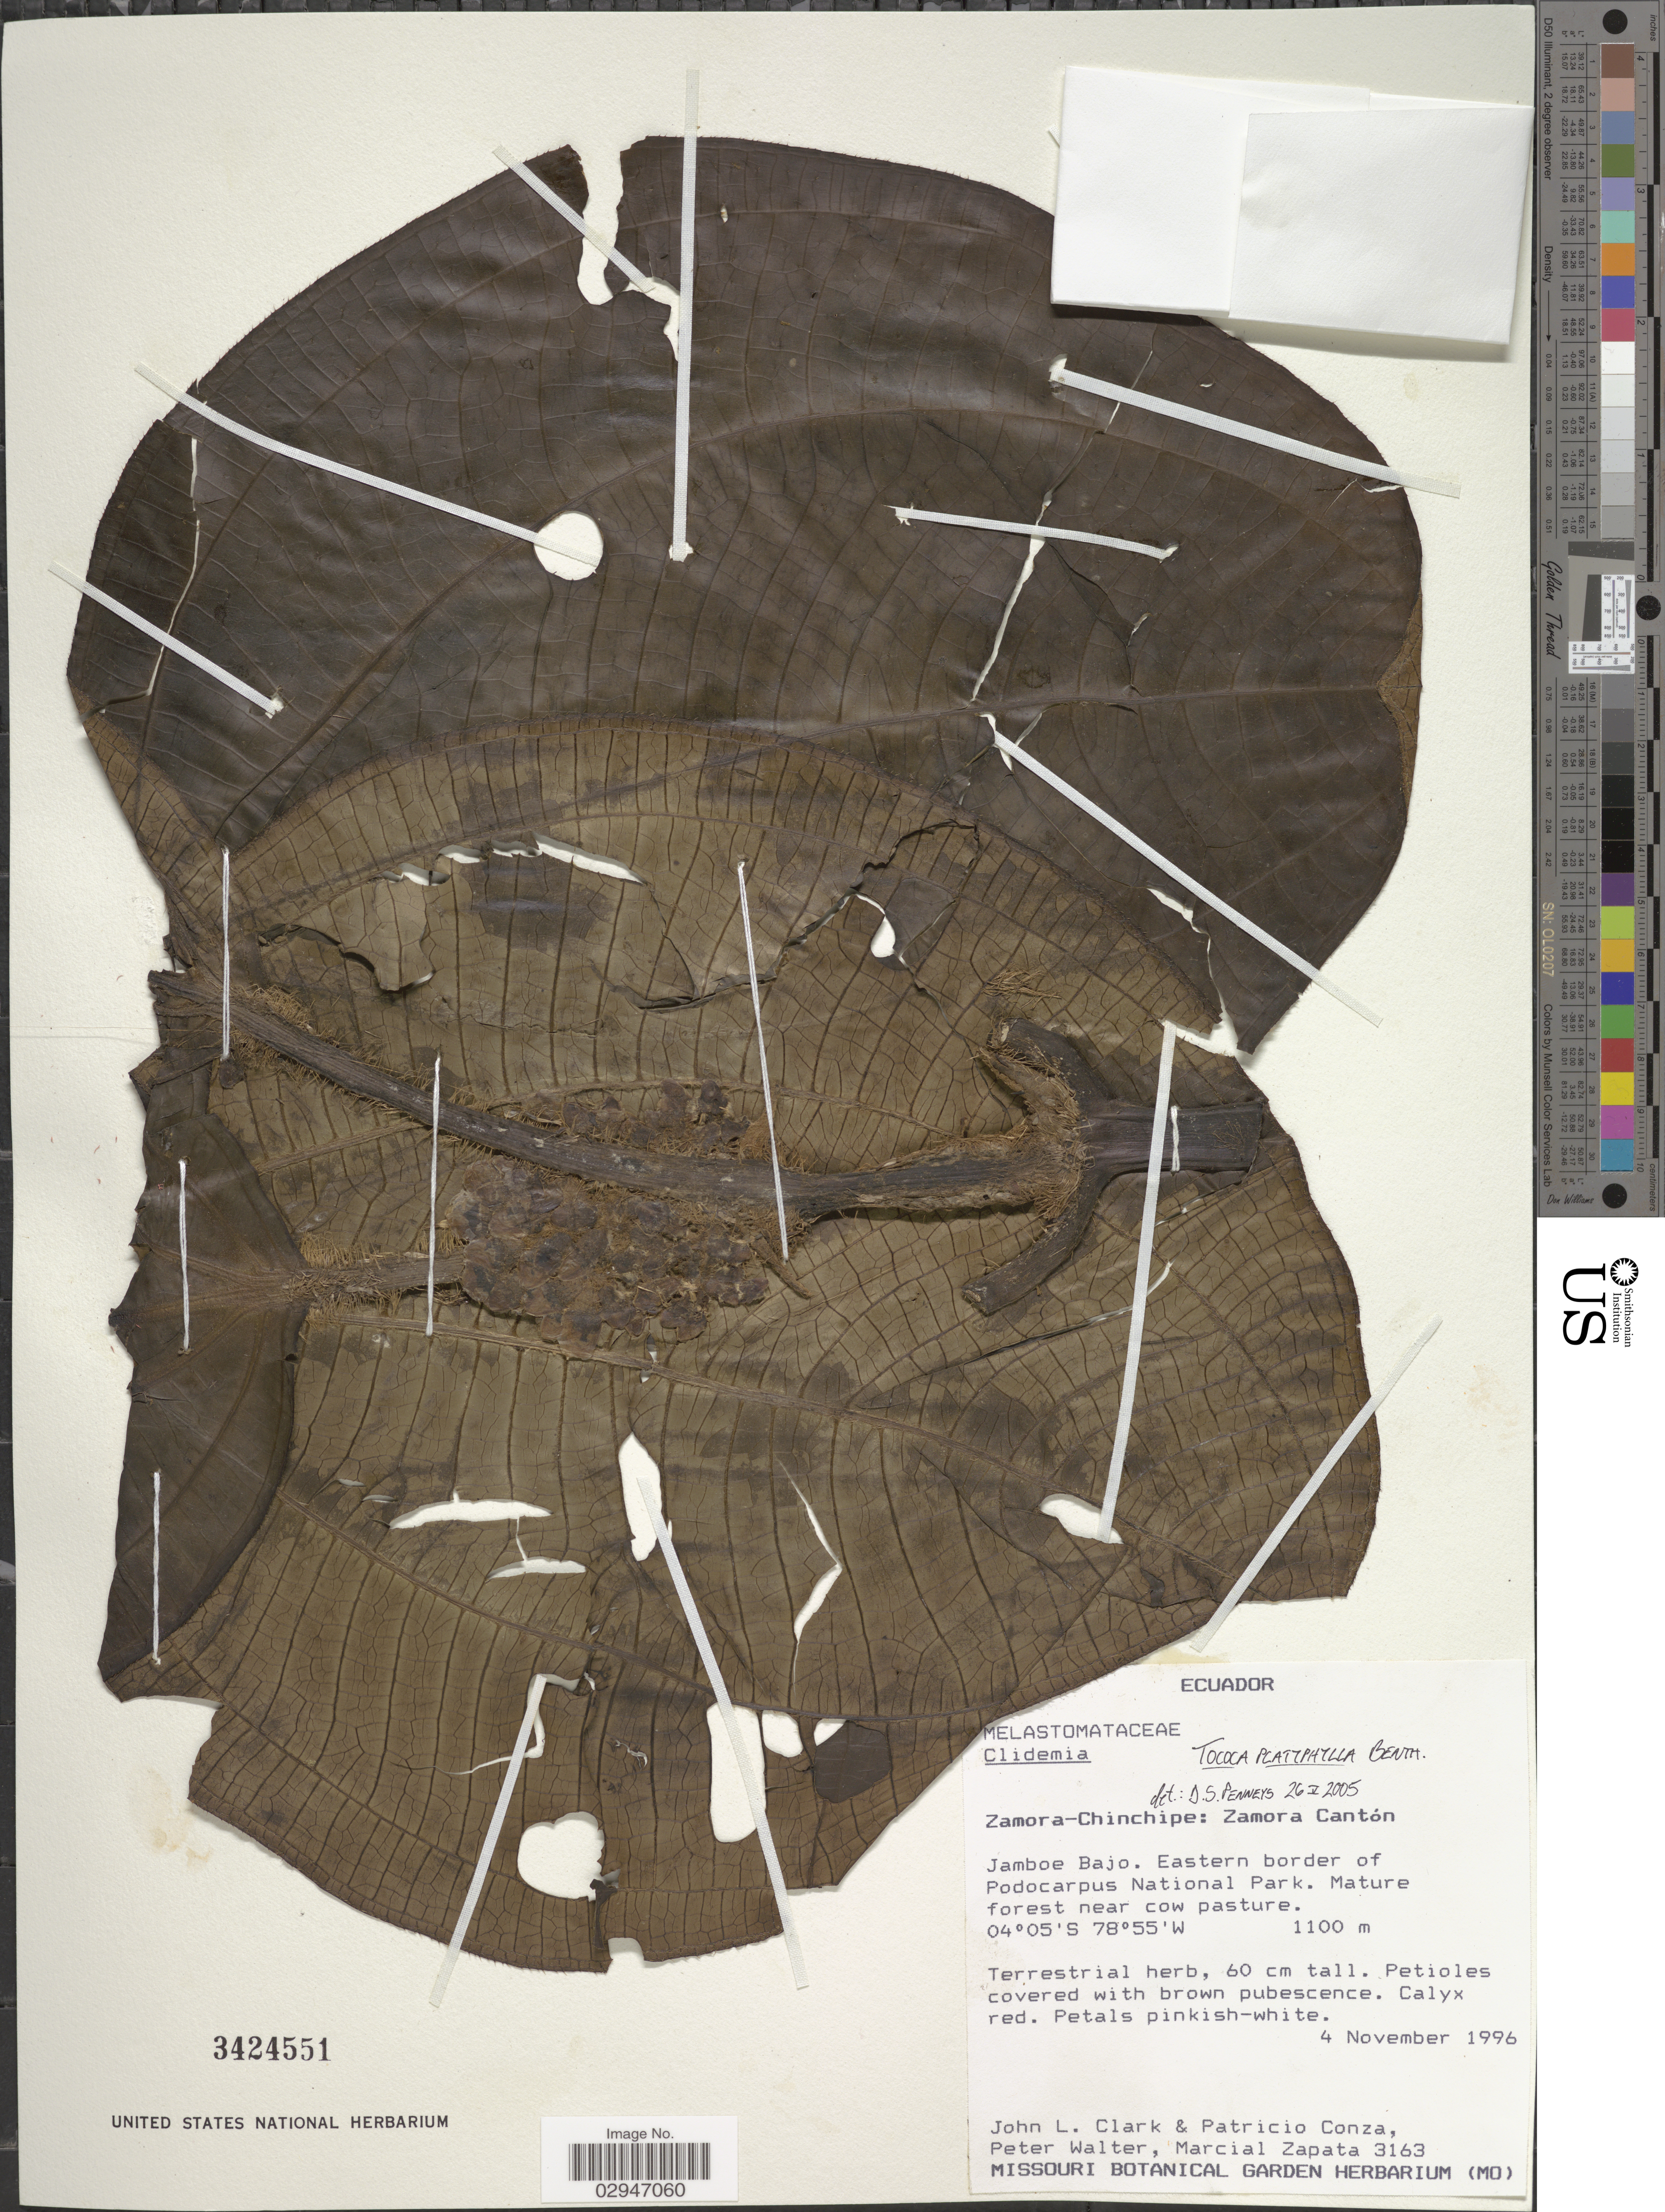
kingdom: Plantae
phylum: Tracheophyta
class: Magnoliopsida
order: Myrtales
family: Melastomataceae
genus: Tococa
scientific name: Tococa platyphylla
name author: Benth.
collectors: J. L. Clark, P. Conza, P. Walter & M. Zapata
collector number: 3163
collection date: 1996-11-04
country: Ecuador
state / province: Zamora-Chinchipe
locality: Zamora Cantón. Jamboe Bajo. Eastern border of Podocarpus National Park. Mature forest near cow pasture.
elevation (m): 1100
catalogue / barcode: US 3424551